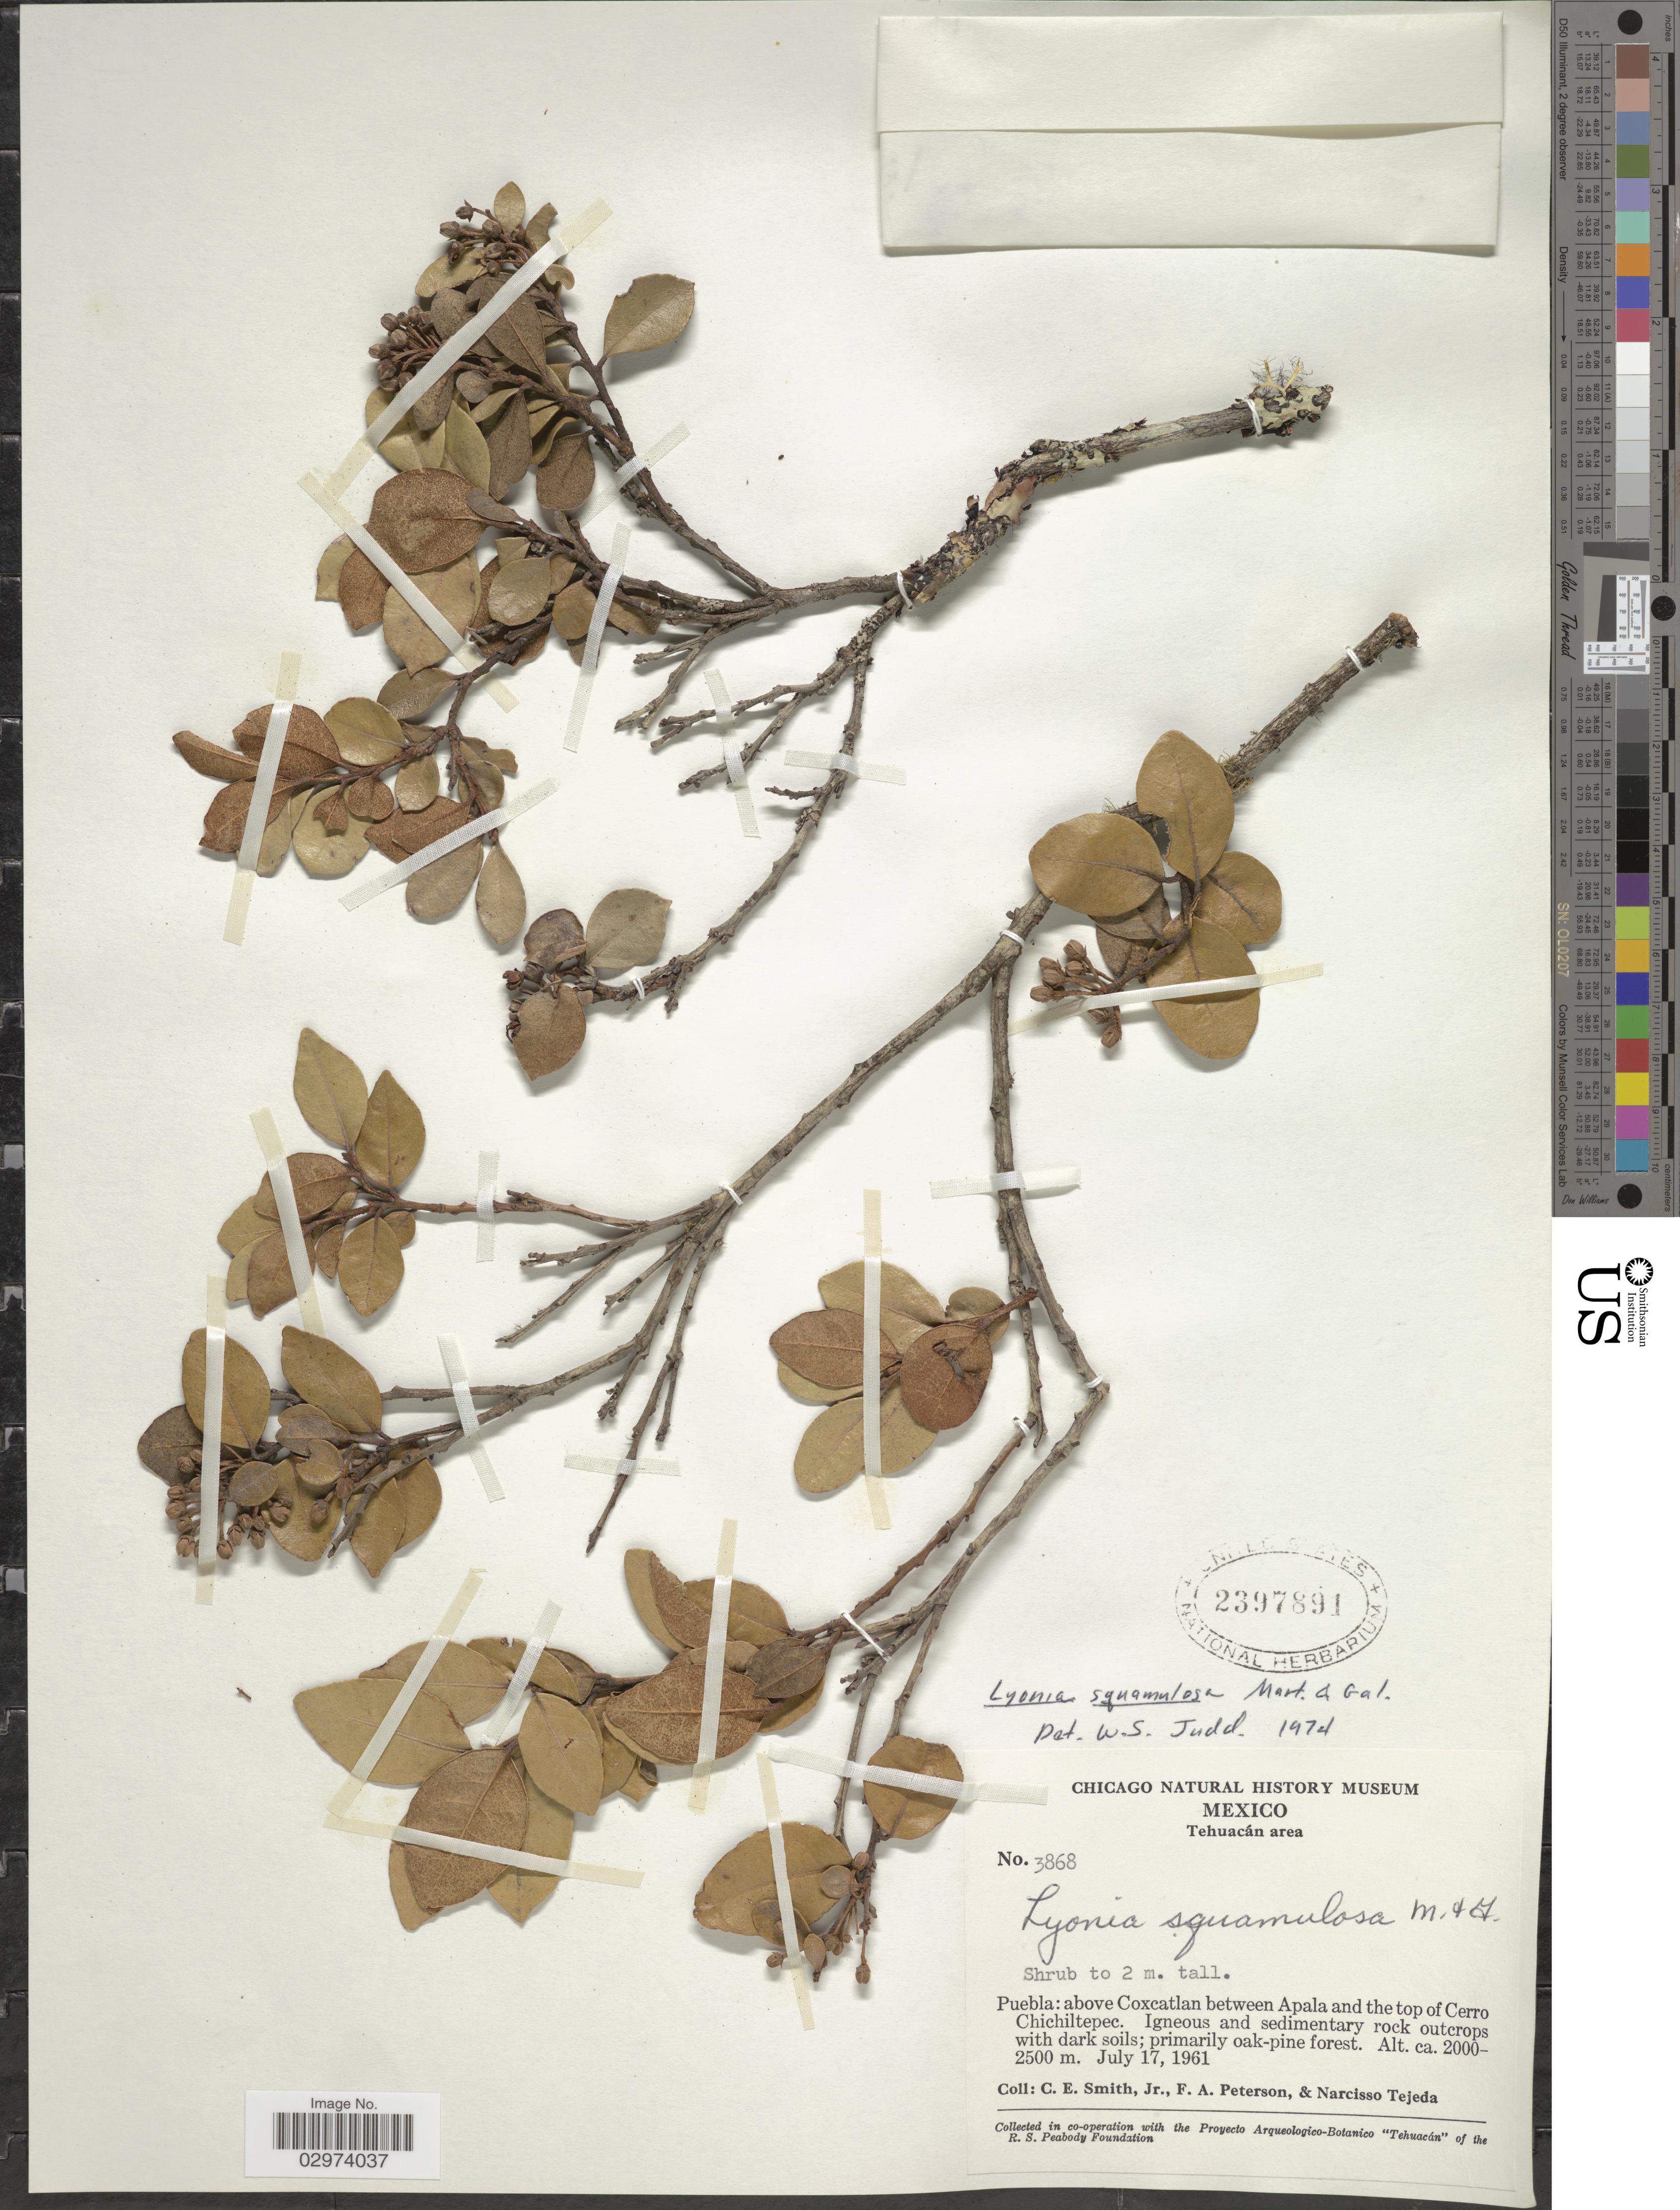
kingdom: Plantae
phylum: Tracheophyta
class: Magnoliopsida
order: Ericales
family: Ericaceae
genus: Lyonia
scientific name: Lyonia squamulosa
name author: M. Martens & Galeotti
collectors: C. E. Smith Jr., F. A. Peterson & N. Tejeda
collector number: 3868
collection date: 1961-07-17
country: Mexico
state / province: Puebla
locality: Tehuacán area. Puebla: above Coxcatlan between Apala and the top of Cerro Chichiltepec.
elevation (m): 2000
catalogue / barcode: US 2397891